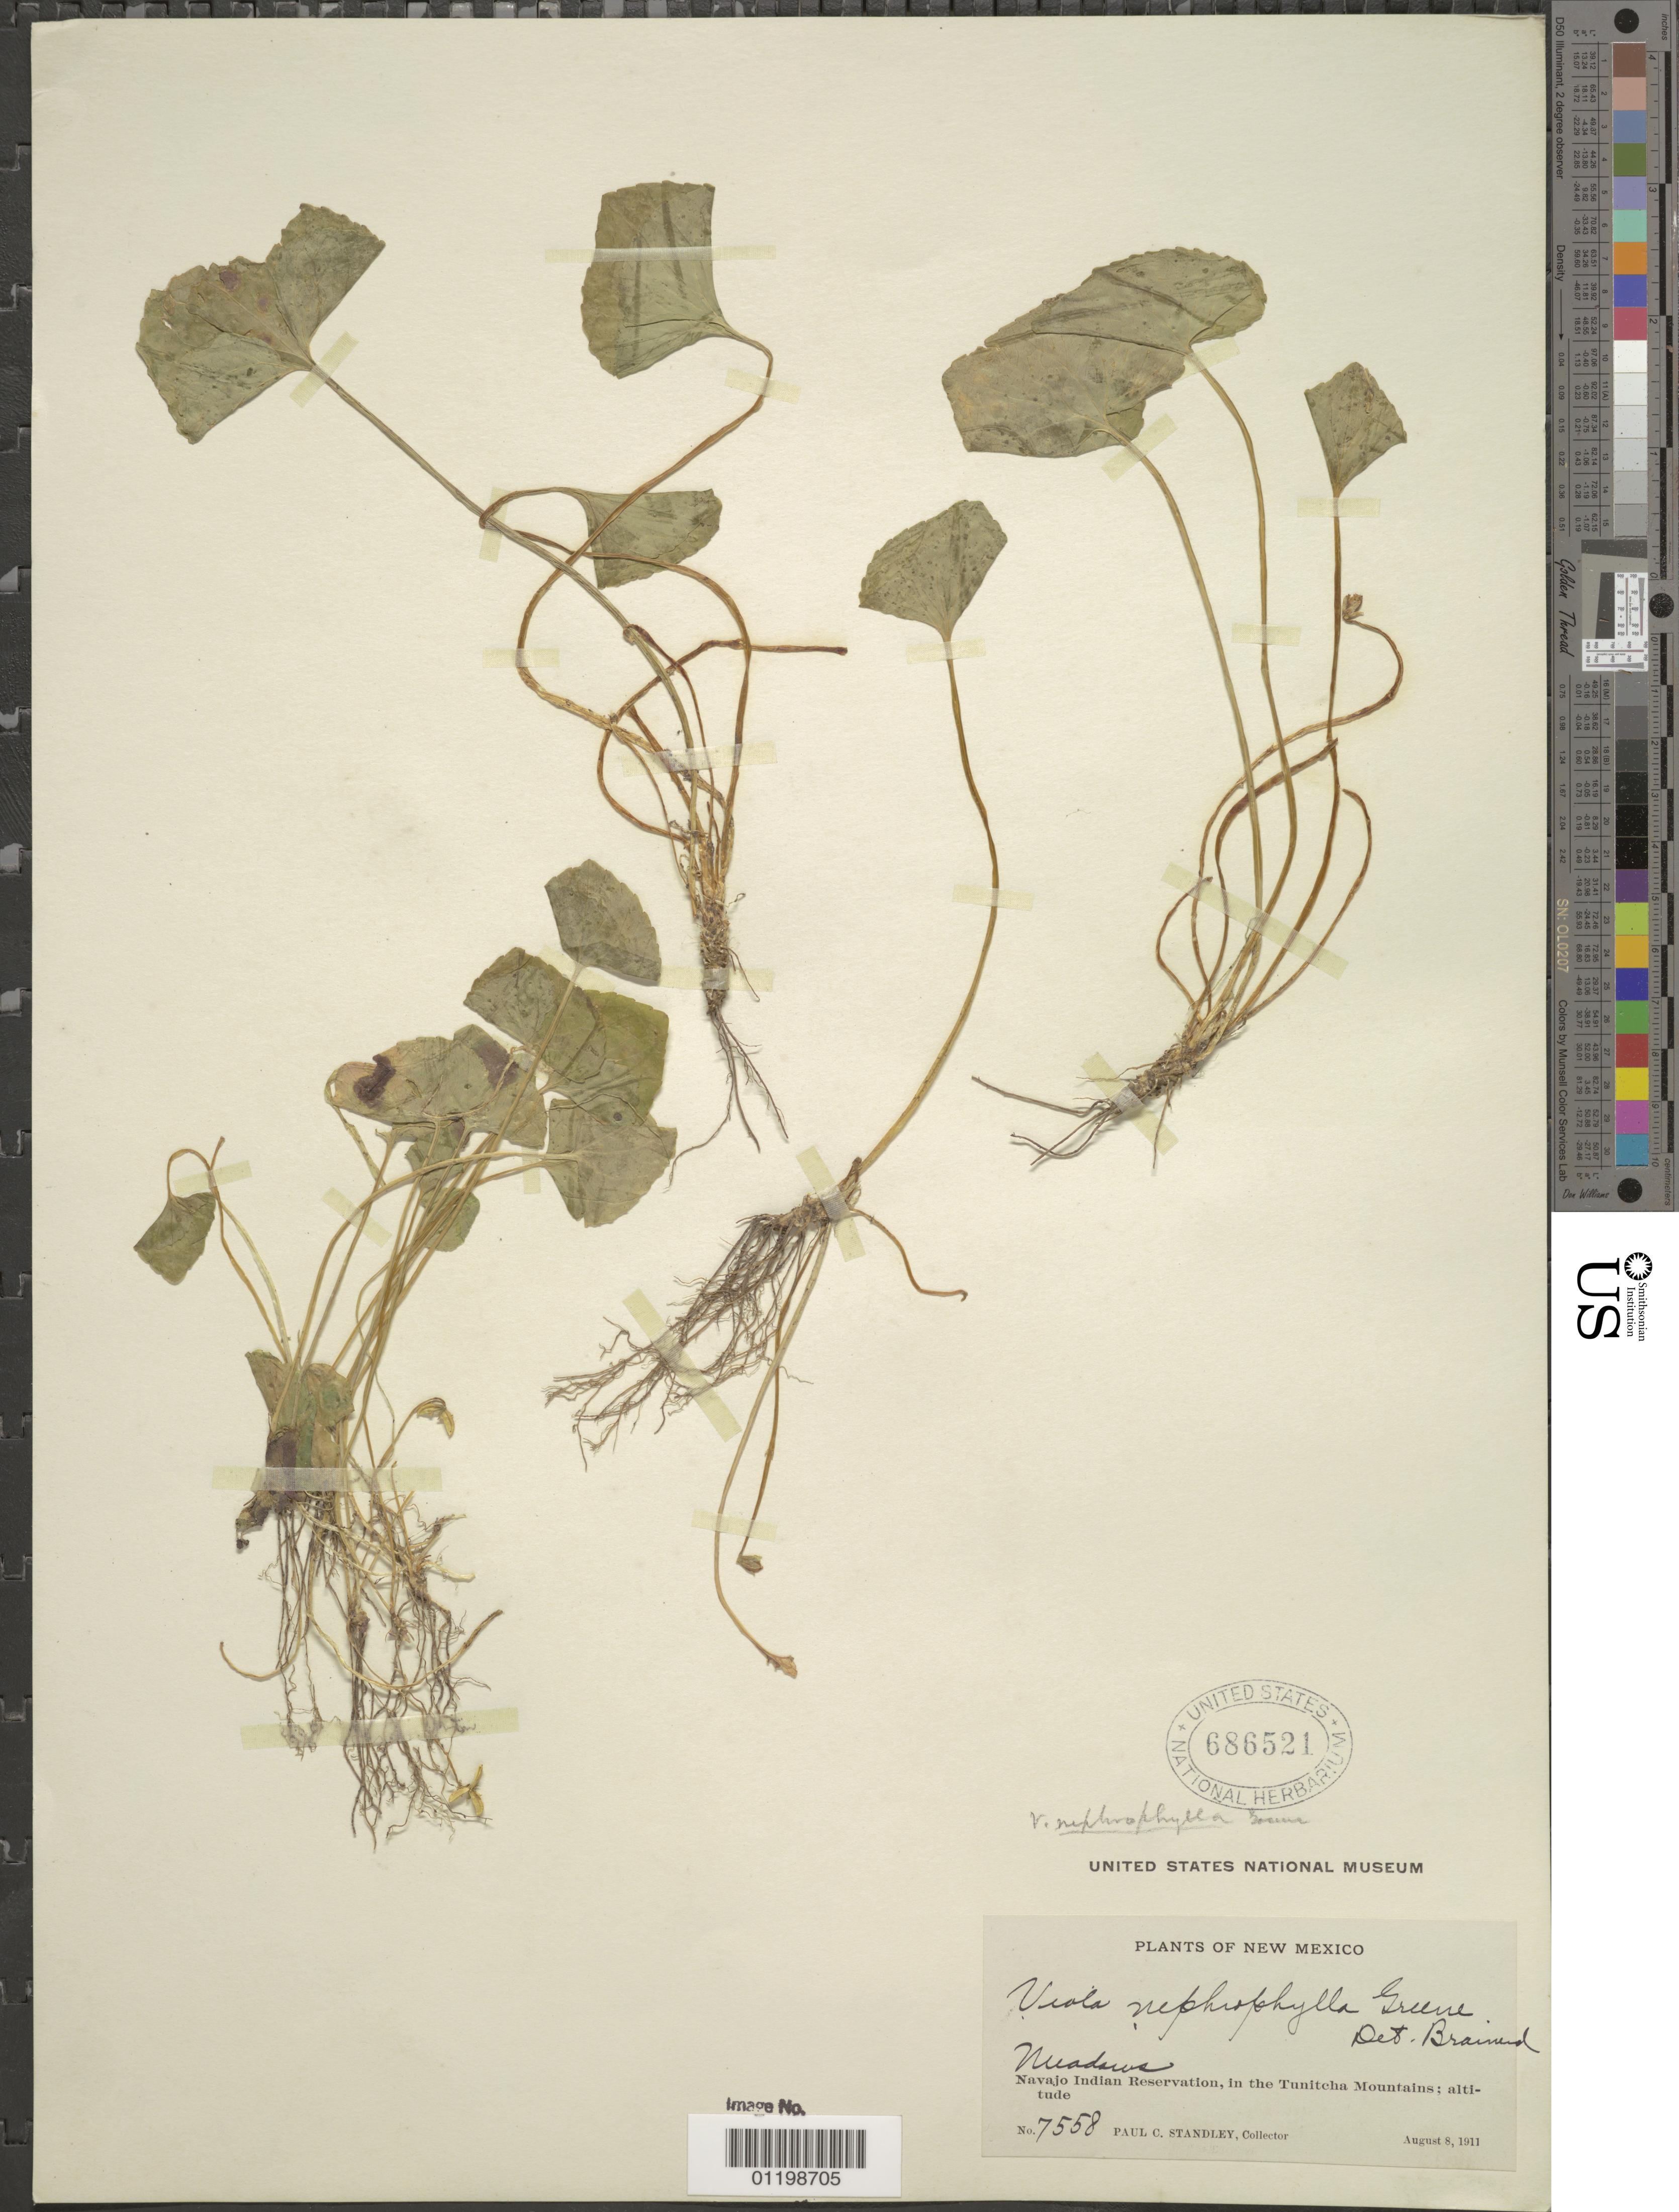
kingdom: Plantae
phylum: Tracheophyta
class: Magnoliopsida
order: Malpighiales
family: Violaceae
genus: Viola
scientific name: Viola nephrophylla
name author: Greene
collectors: P. C. Standley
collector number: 7558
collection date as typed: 08 Aug 1911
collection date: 1911-08-08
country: United States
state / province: New Mexico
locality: Navajo Indian Reservation, in the Tunitcha Mountains.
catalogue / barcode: US 686521